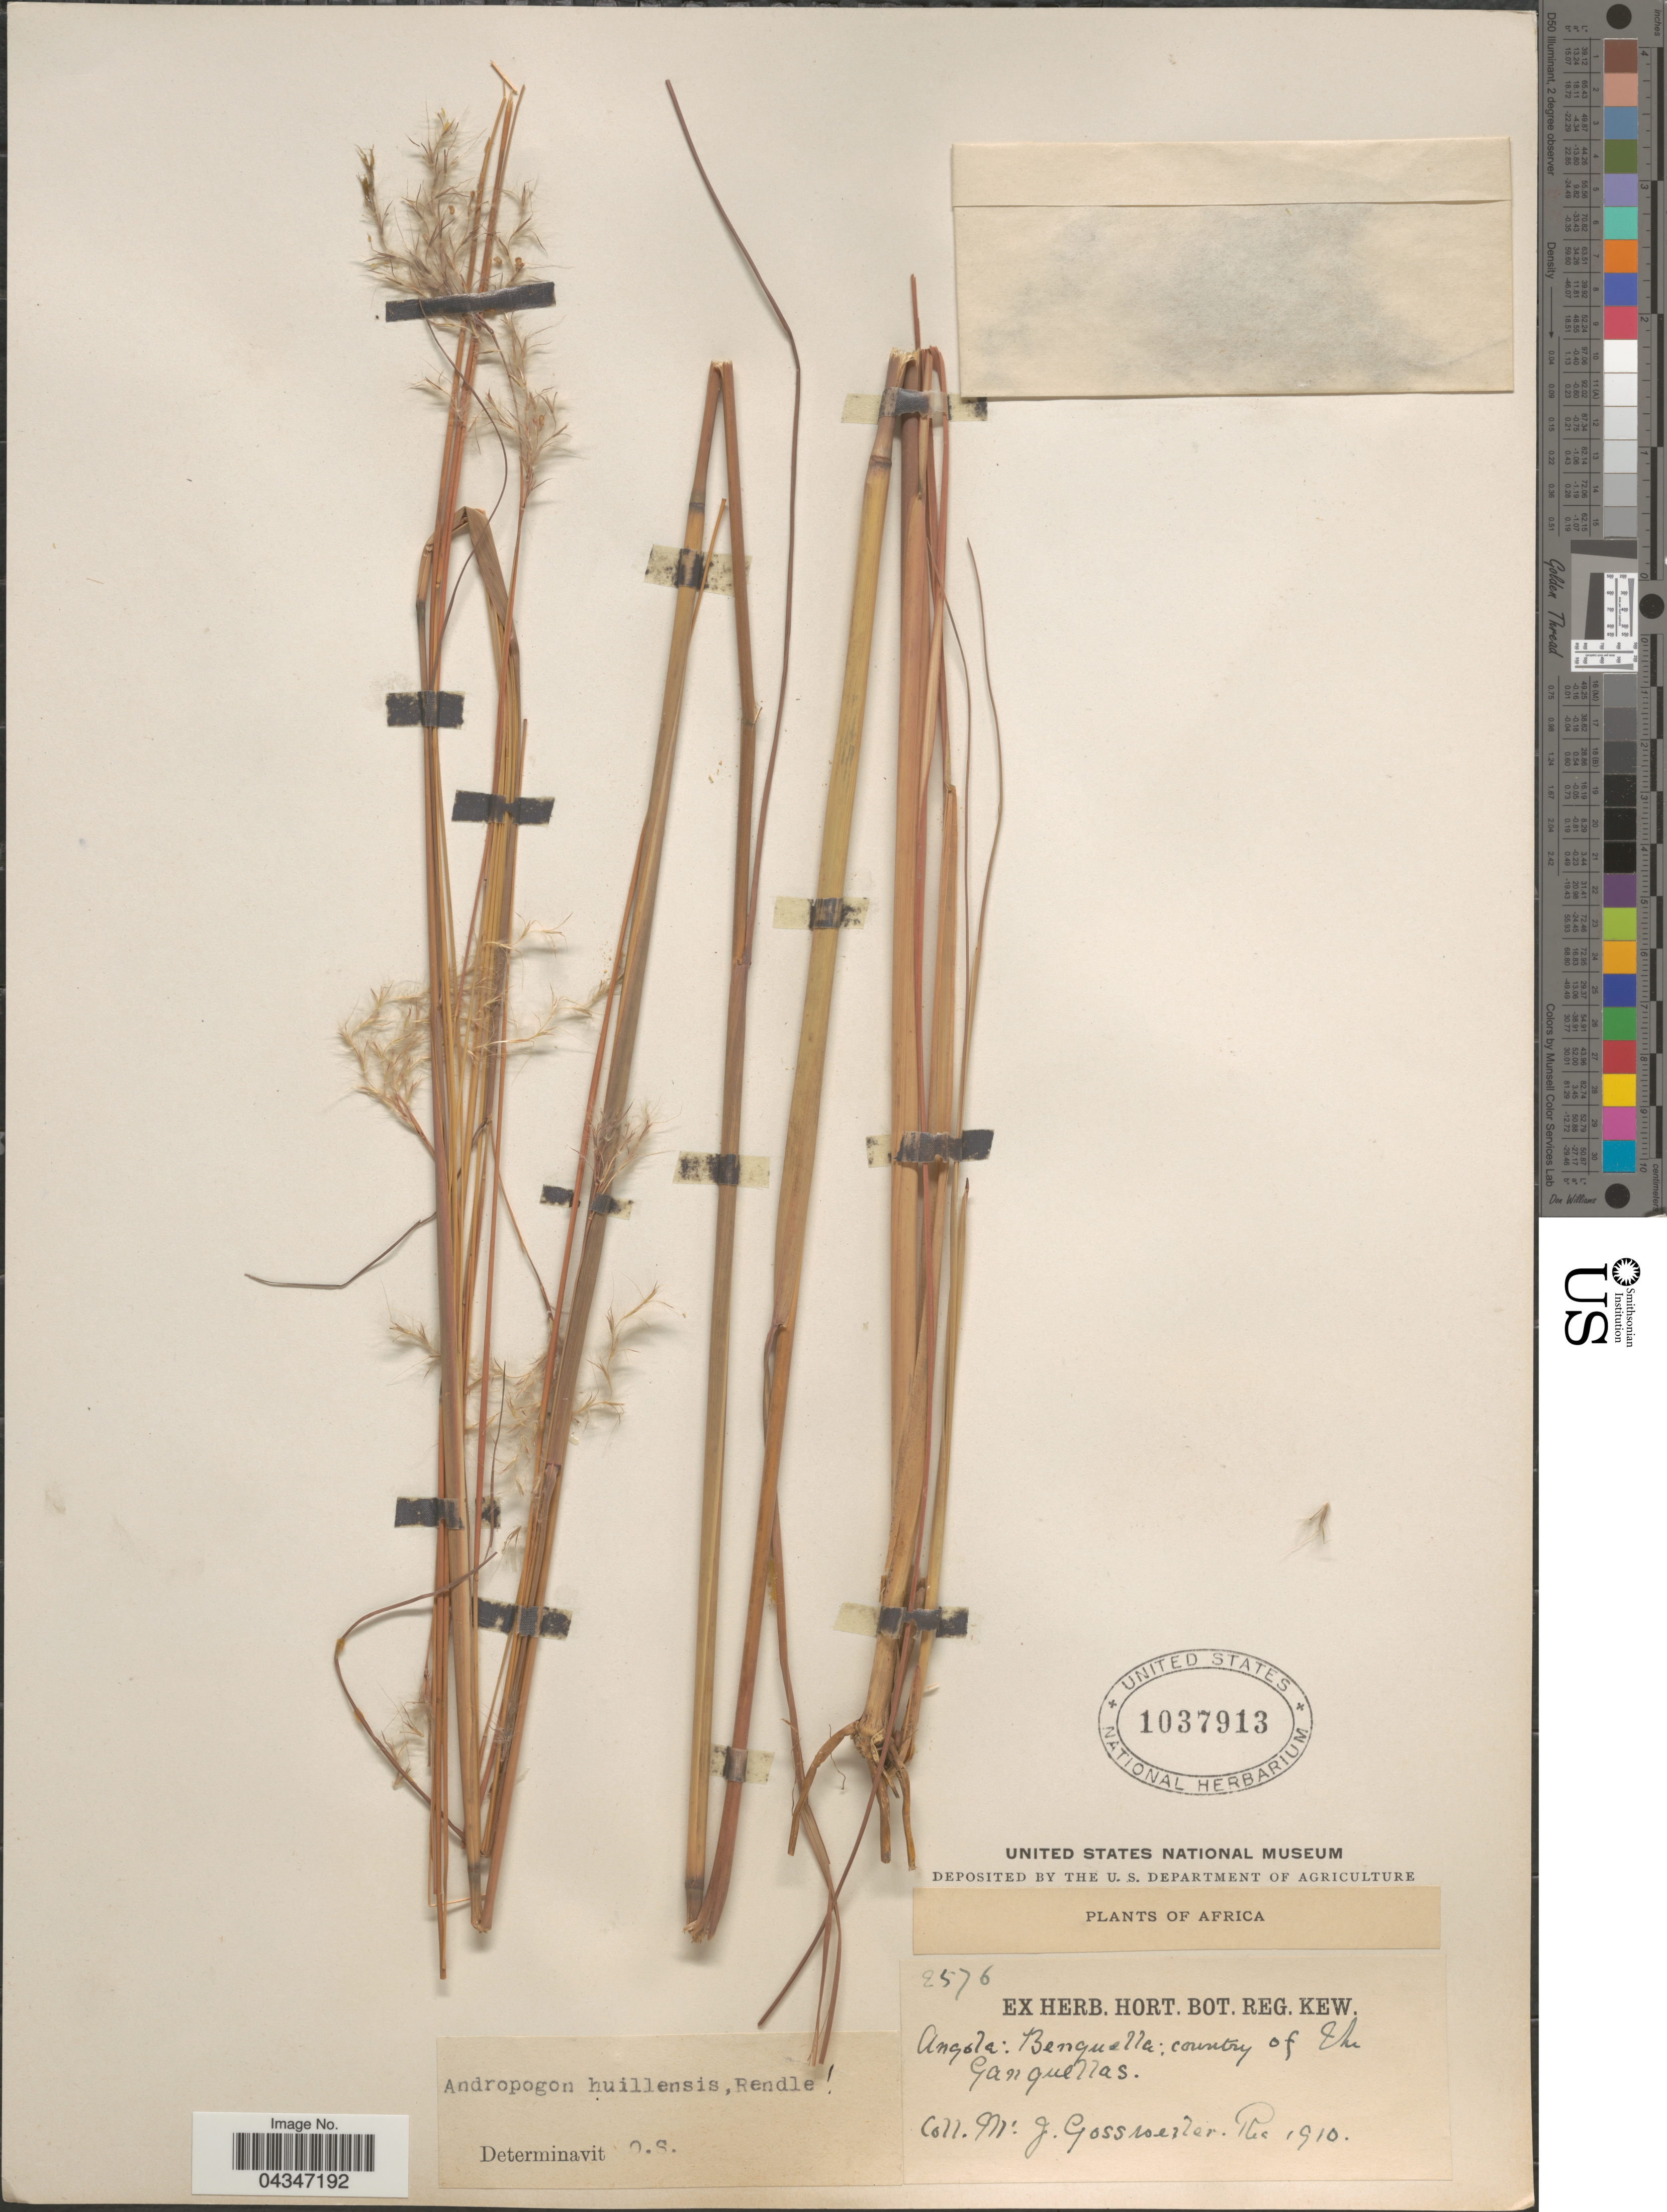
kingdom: Plantae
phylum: Tracheophyta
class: Liliopsida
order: Poales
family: Poaceae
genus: Andropogon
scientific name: Andropogon eucomus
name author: Nees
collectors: J. Gossweiler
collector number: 2576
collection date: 1910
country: Angola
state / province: Benguela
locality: Benguella: country of the Ganguellas.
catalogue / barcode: US 1037913